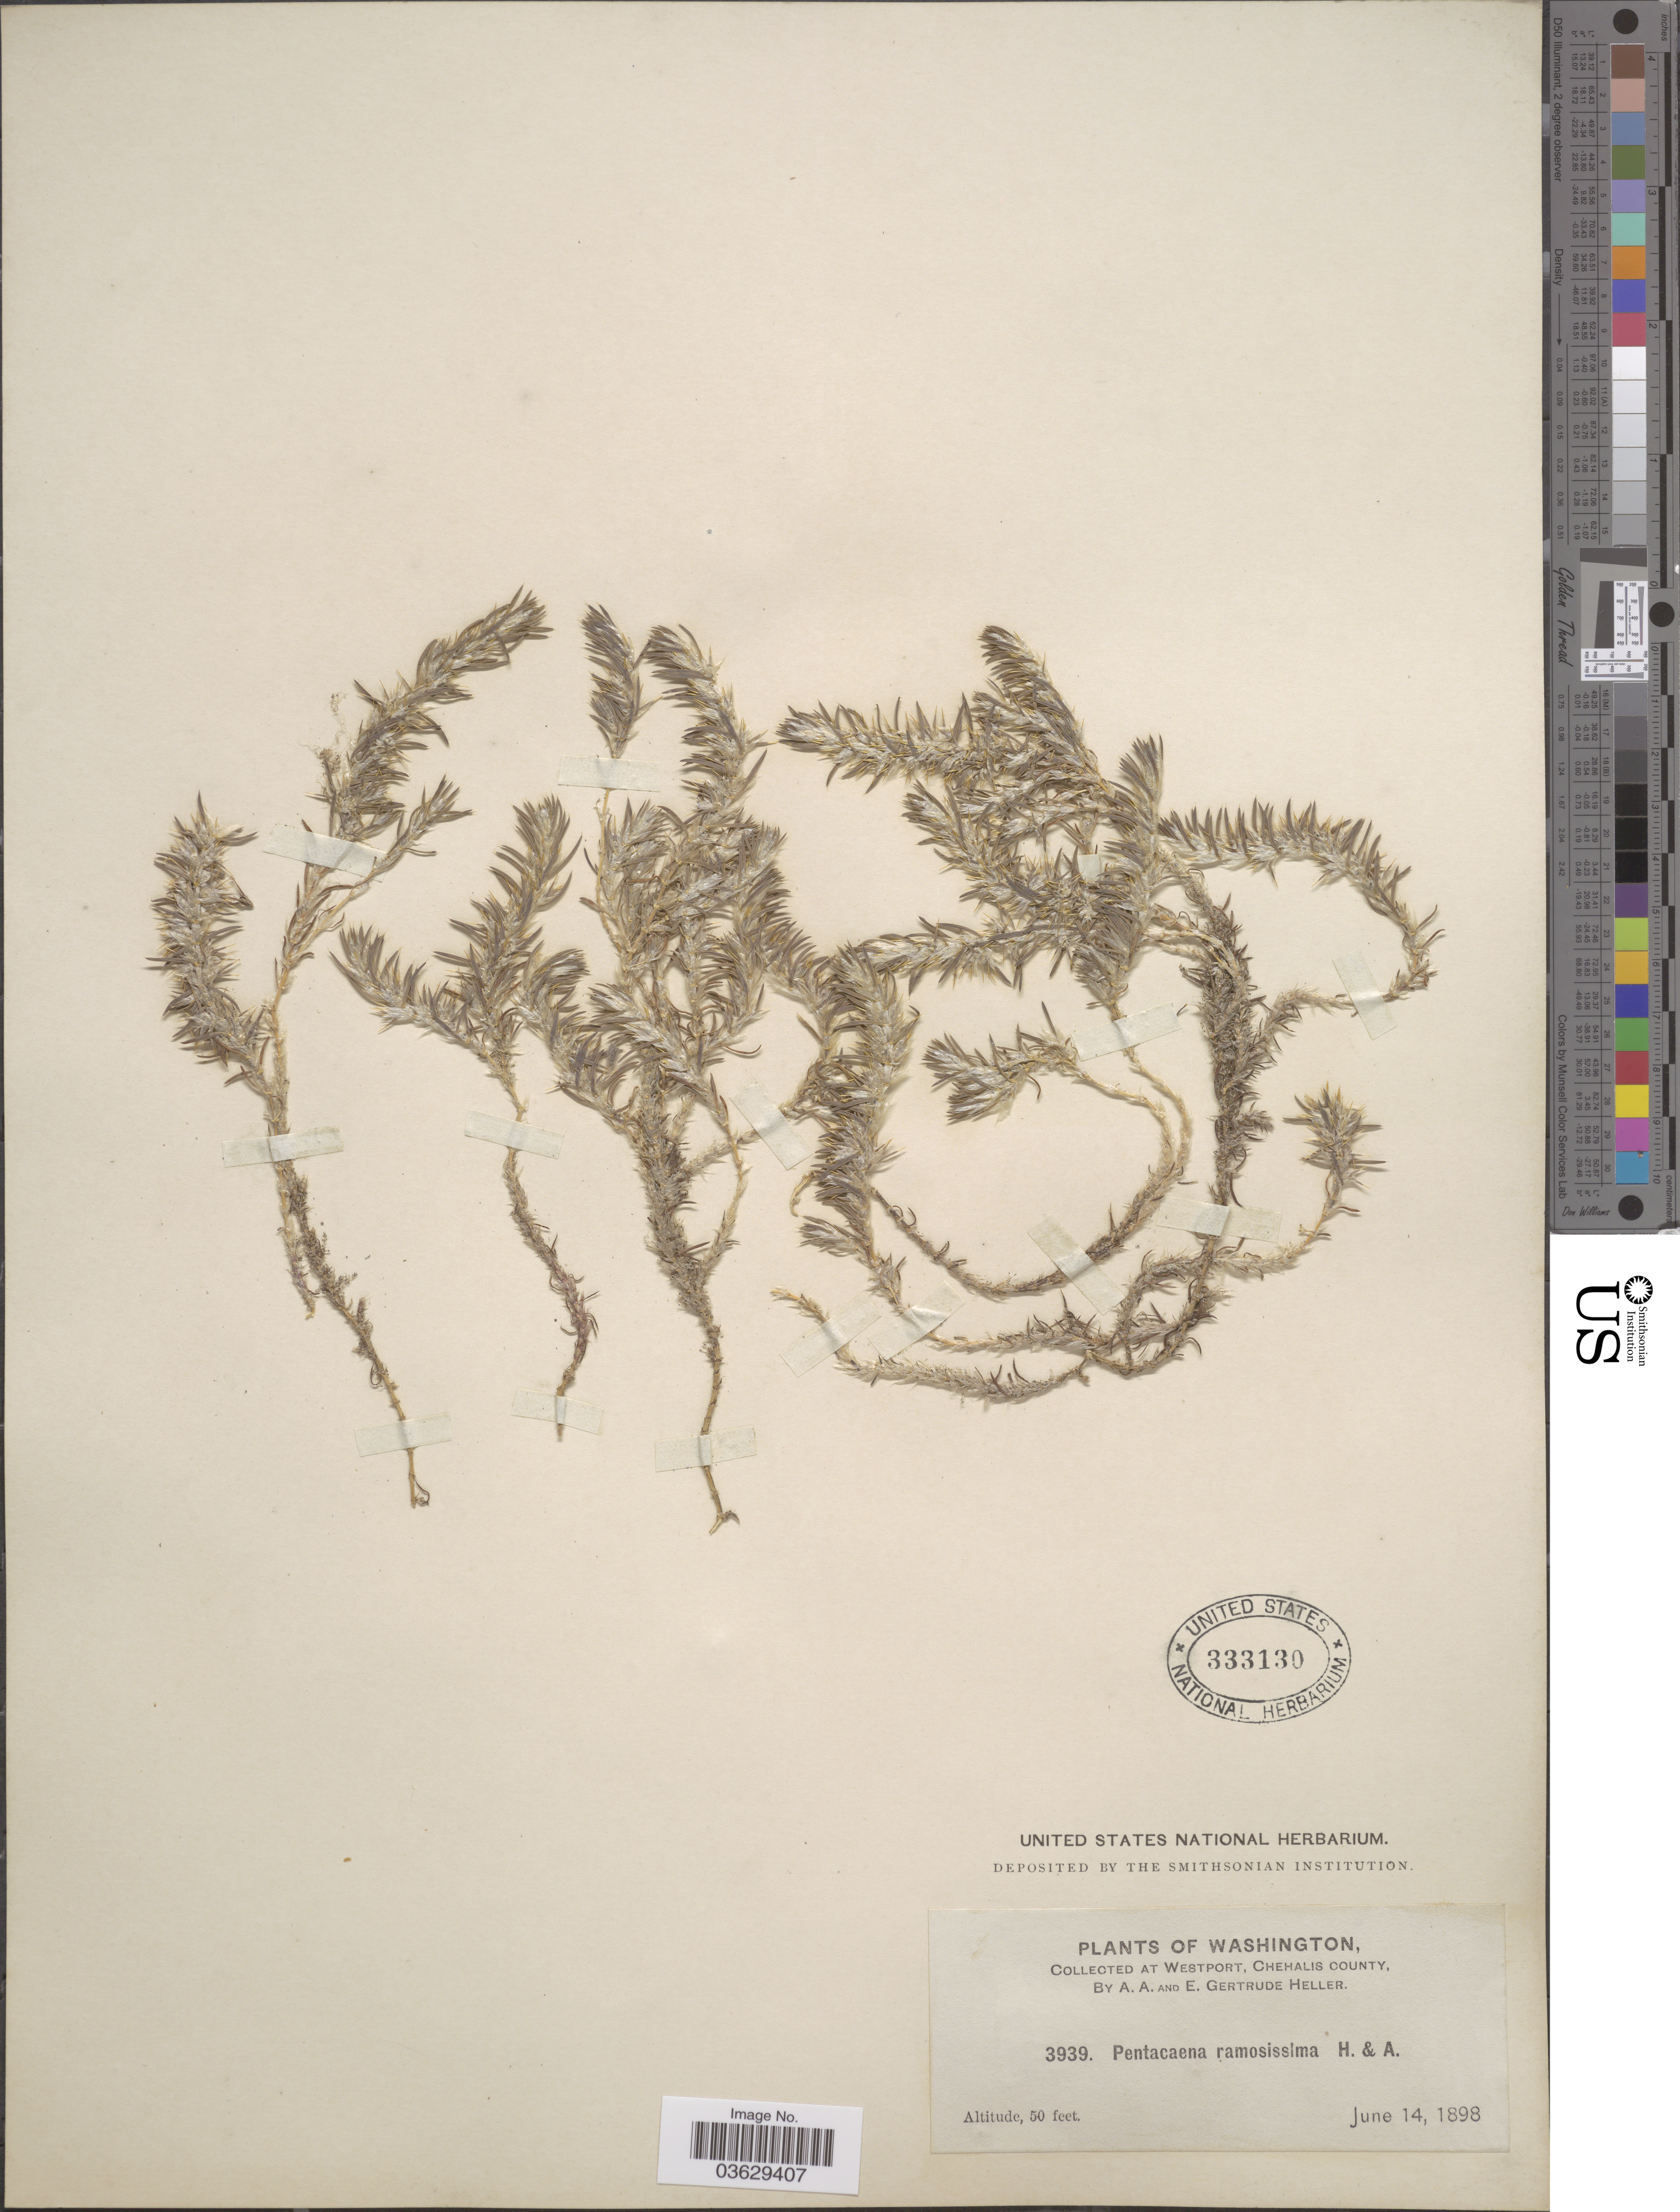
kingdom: Plantae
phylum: Tracheophyta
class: Magnoliopsida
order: Caryophyllales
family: Caryophyllaceae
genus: Cardionema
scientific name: Cardionema ramosissimum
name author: (Weinm.) A. Nelson & J.F. Macbr.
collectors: A. A. Heller & E. Gertrude Heller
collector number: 3939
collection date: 1898-06-14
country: United States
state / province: Washington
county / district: Grays Harbor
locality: At Westport.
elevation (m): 15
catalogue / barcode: US 333130